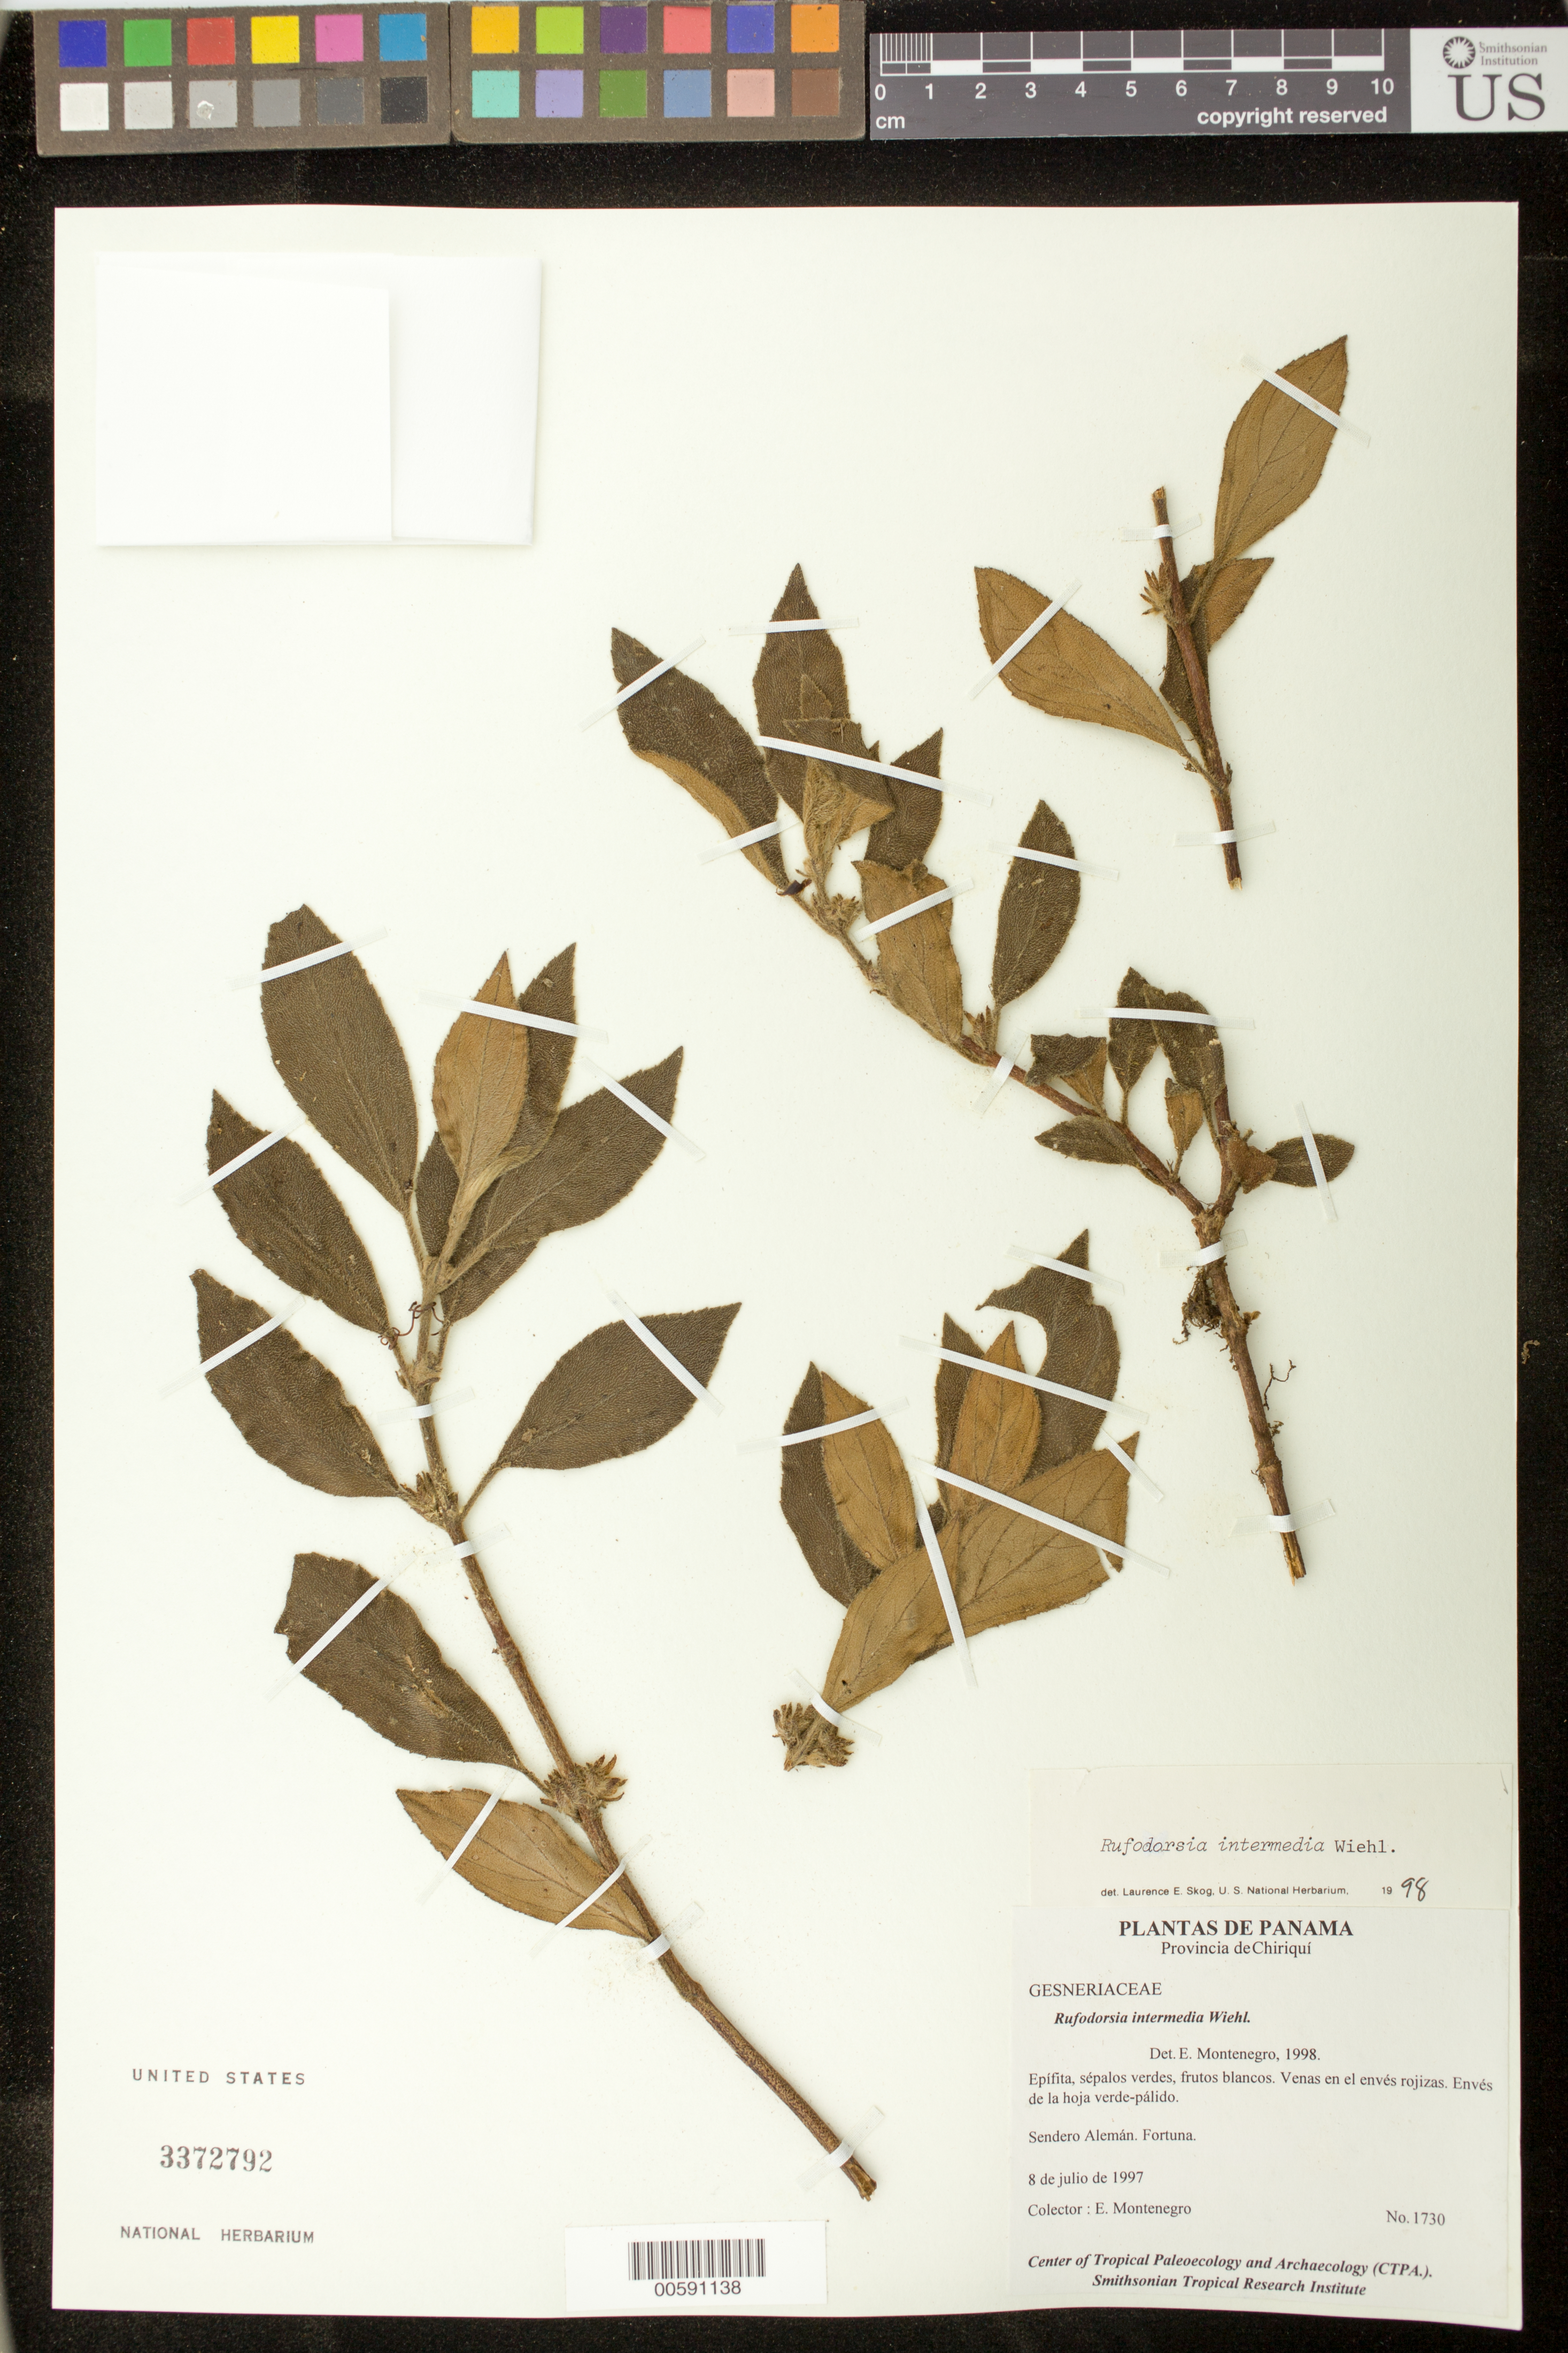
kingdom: Plantae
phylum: Tracheophyta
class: Magnoliopsida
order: Lamiales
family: Gesneriaceae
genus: Rufodorsia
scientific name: Rufodorsia intermedia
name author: Wiehler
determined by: Skog, Laurence E.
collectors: E. Montenegro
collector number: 1730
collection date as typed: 08 Jul 1997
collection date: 1997-07-08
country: Panama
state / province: Chiriquí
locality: Sendero Alemán; Fortuna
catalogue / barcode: US 3372792